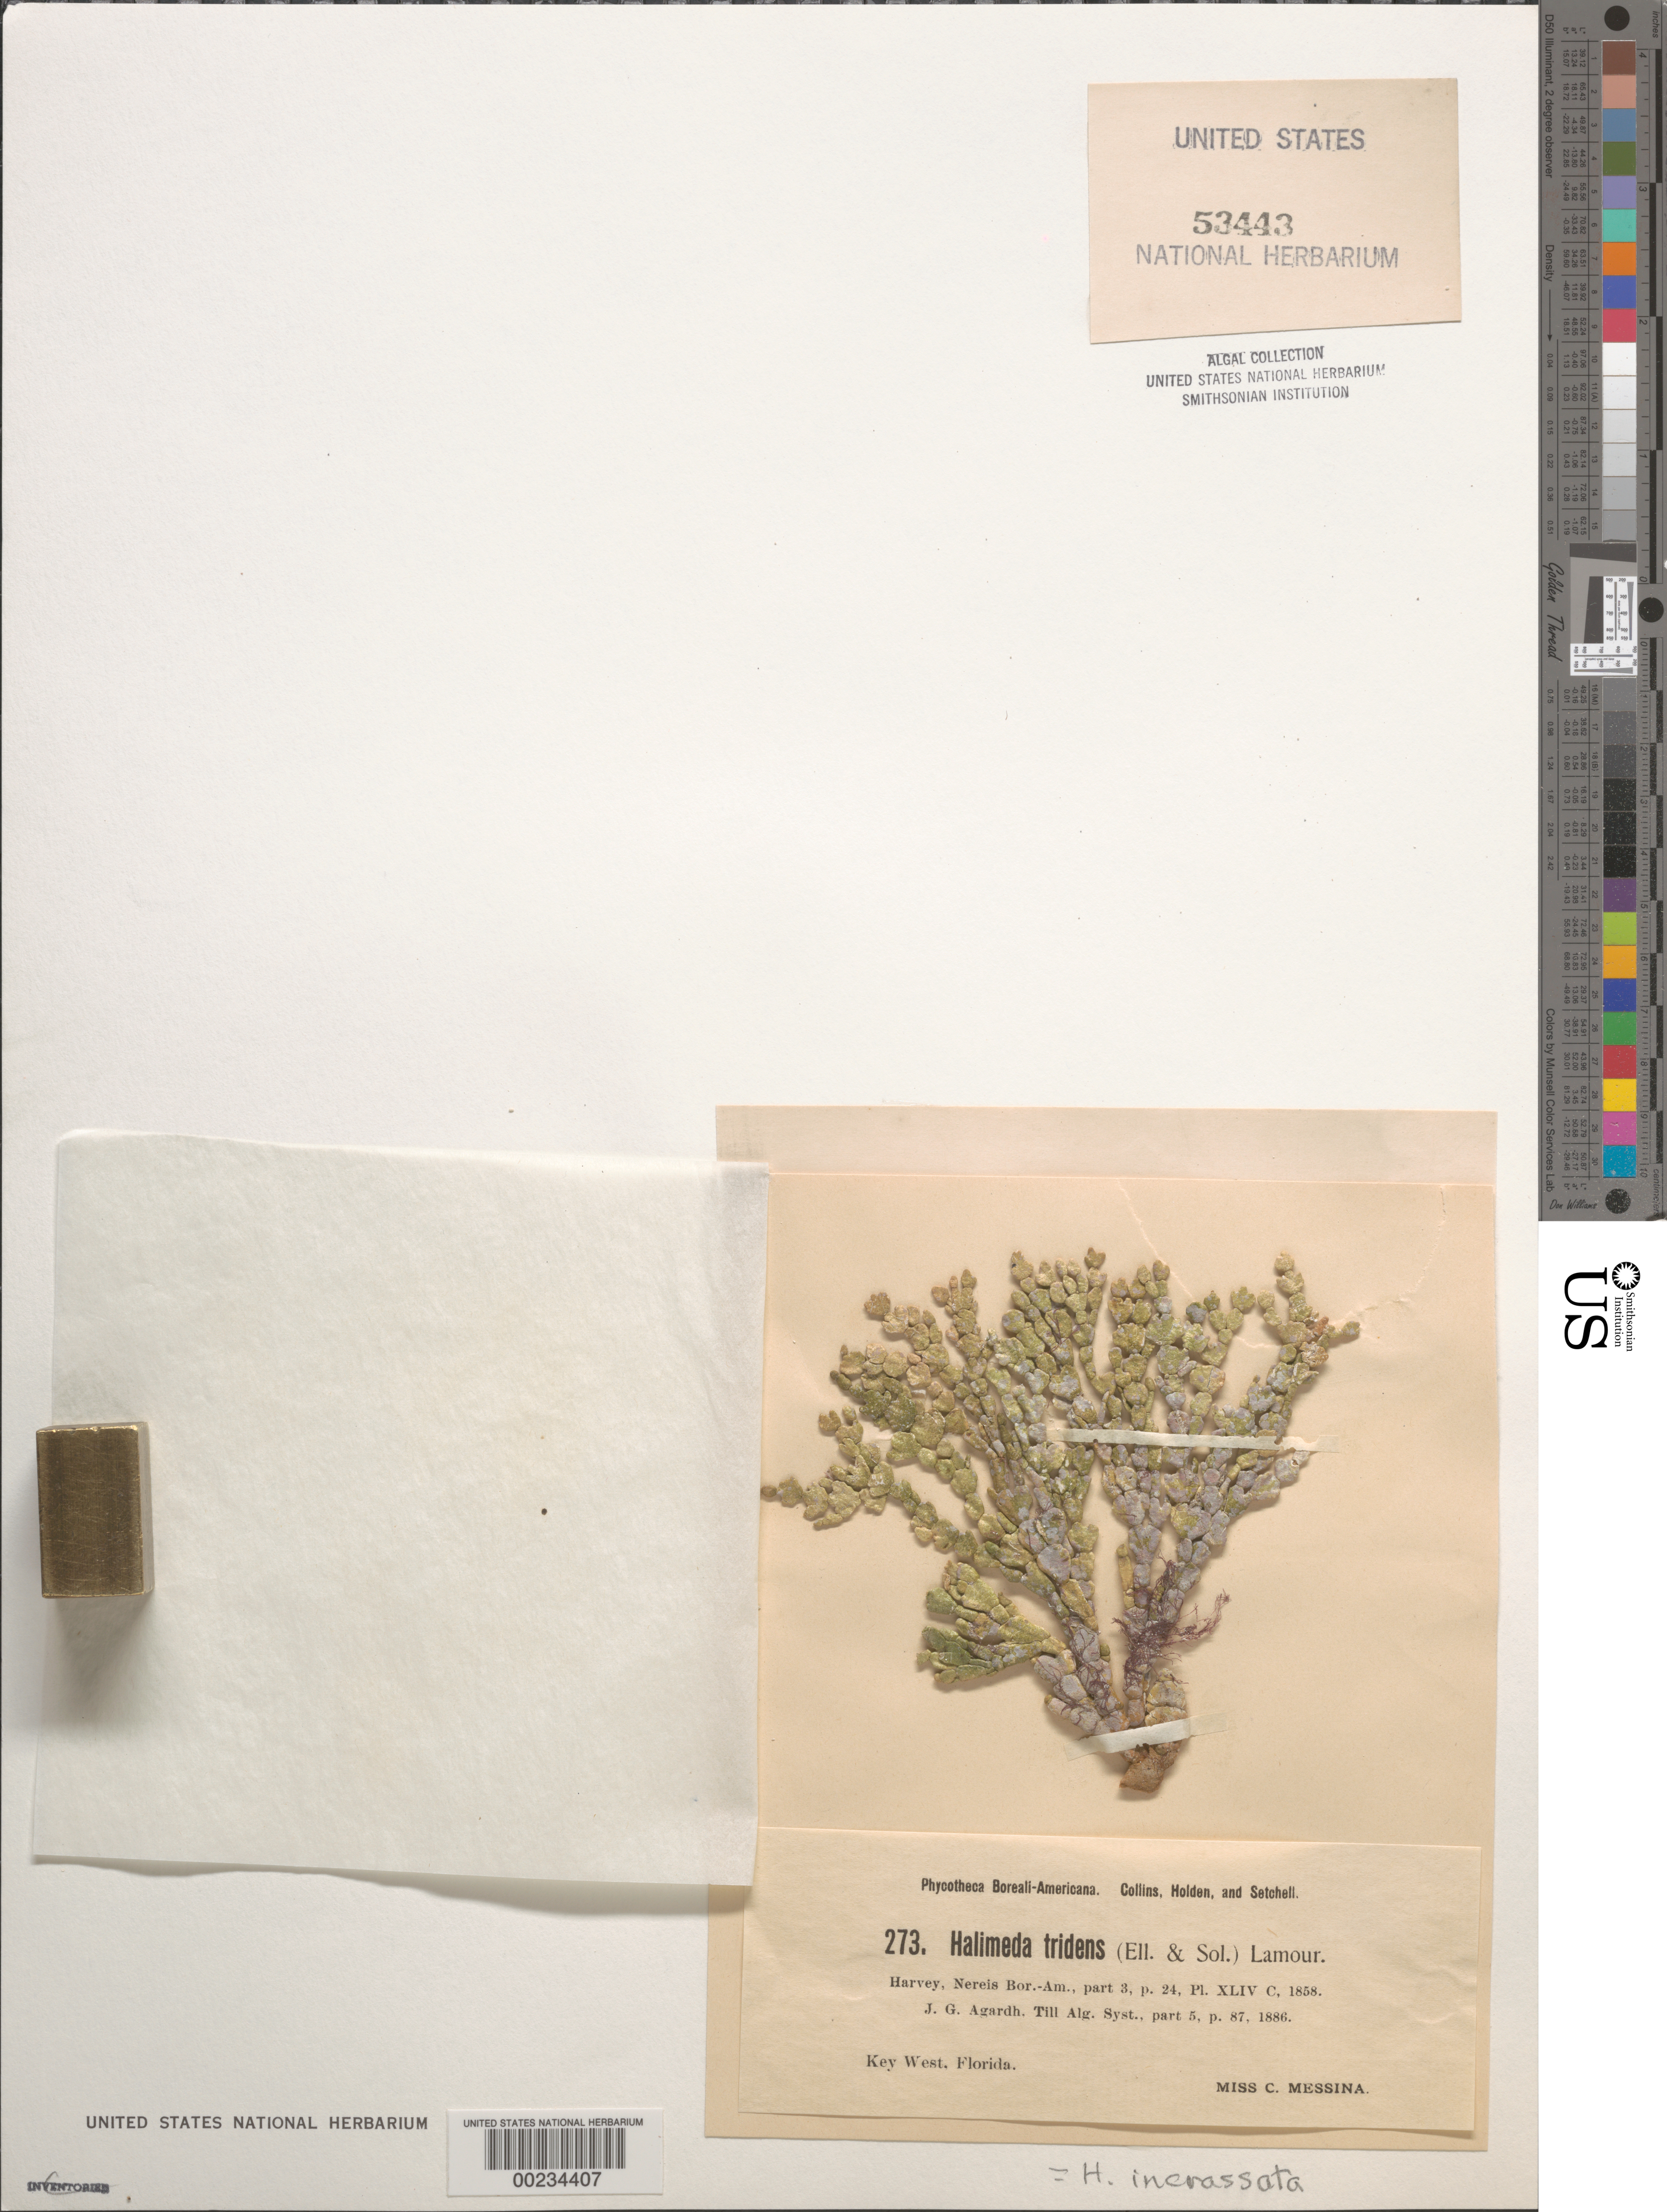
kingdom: Plantae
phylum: Chlorophyta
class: Ulvophyceae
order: Bryopsidales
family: Halimedaceae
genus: Halimeda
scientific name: Halimeda incrassata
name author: (J. Ellis) J.V.Lamouroux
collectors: C. Messina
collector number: PB-A 273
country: United States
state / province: Florida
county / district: Monroe County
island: Key West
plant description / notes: Collins, Holden & Setchell, Phycotheca Boreali-Americana, as Halimeda tridens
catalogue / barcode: US 53443